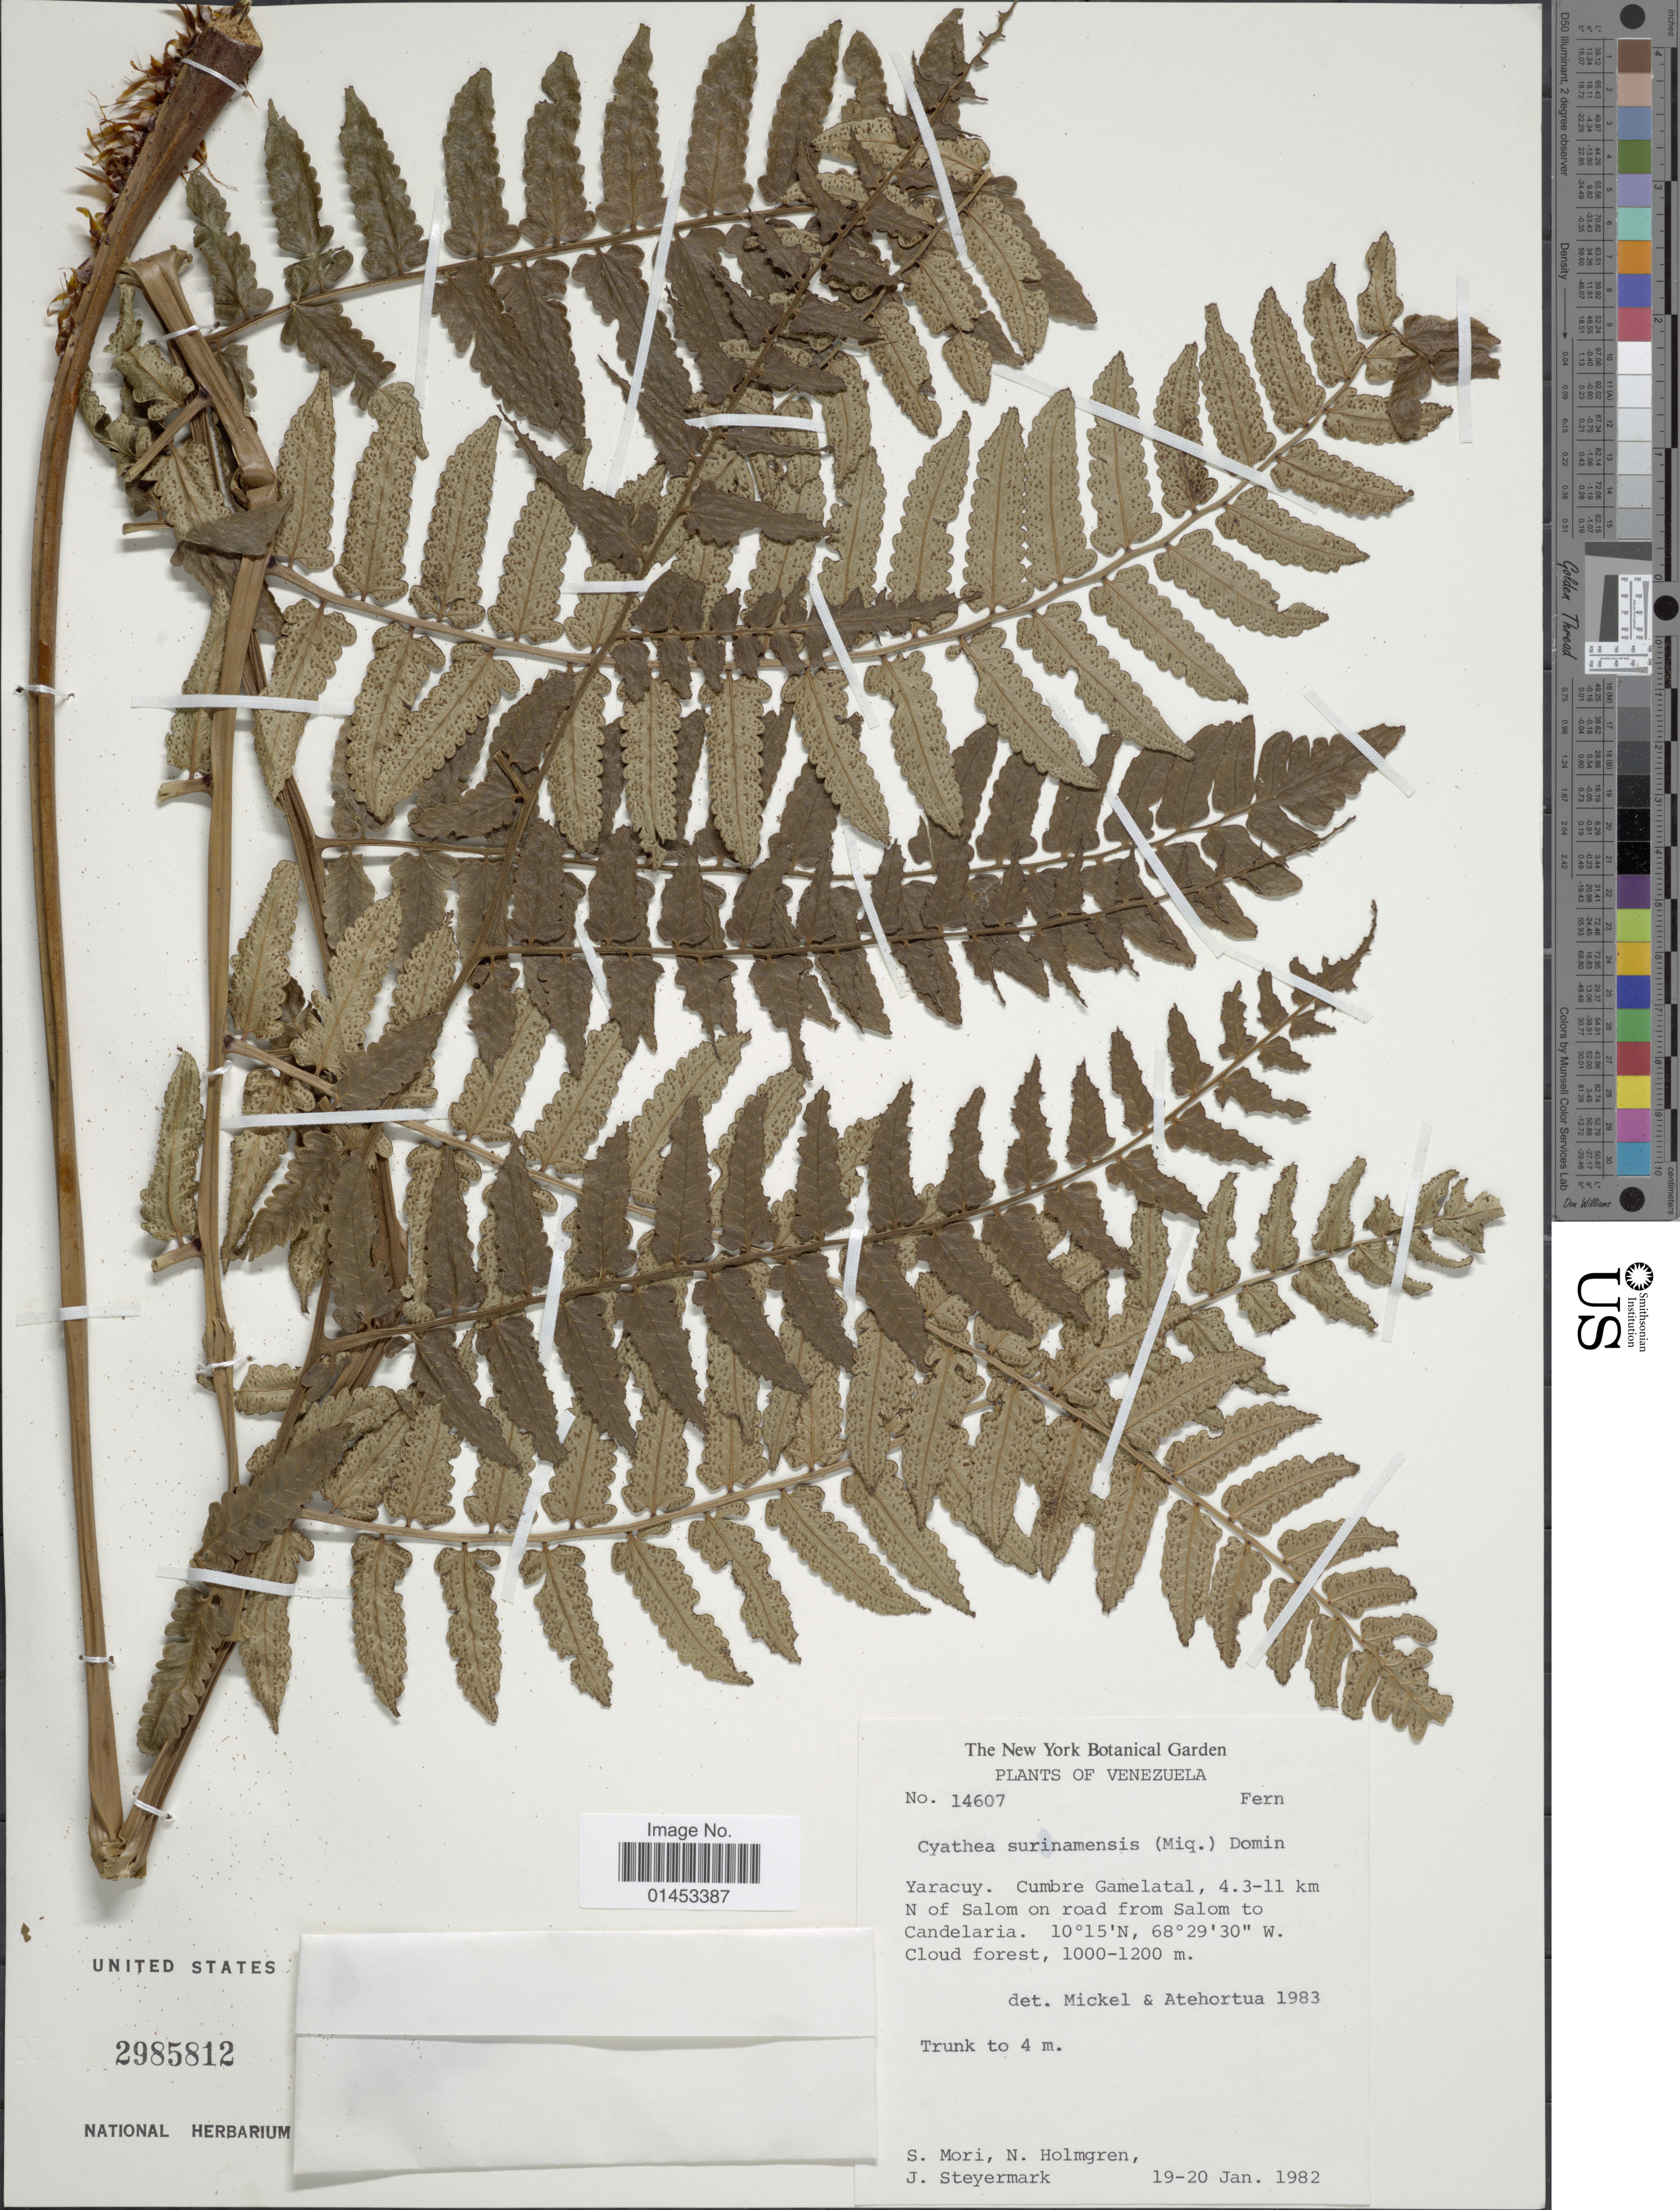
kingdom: Plantae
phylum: Tracheophyta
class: Polypodiopsida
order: Cyatheales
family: Cyatheaceae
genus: Cyathea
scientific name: Cyathea sp.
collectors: S. Mori, N. H. Holmgren & J. Steyermark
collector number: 14607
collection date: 1982-01-19/1982-01-20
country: Venezuela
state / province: Yaracuy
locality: Yaracuy, cumbre Gameltal, 4.3-11 km N of Salom on road from Salom to Candelaria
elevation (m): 1000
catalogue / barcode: US 2985812